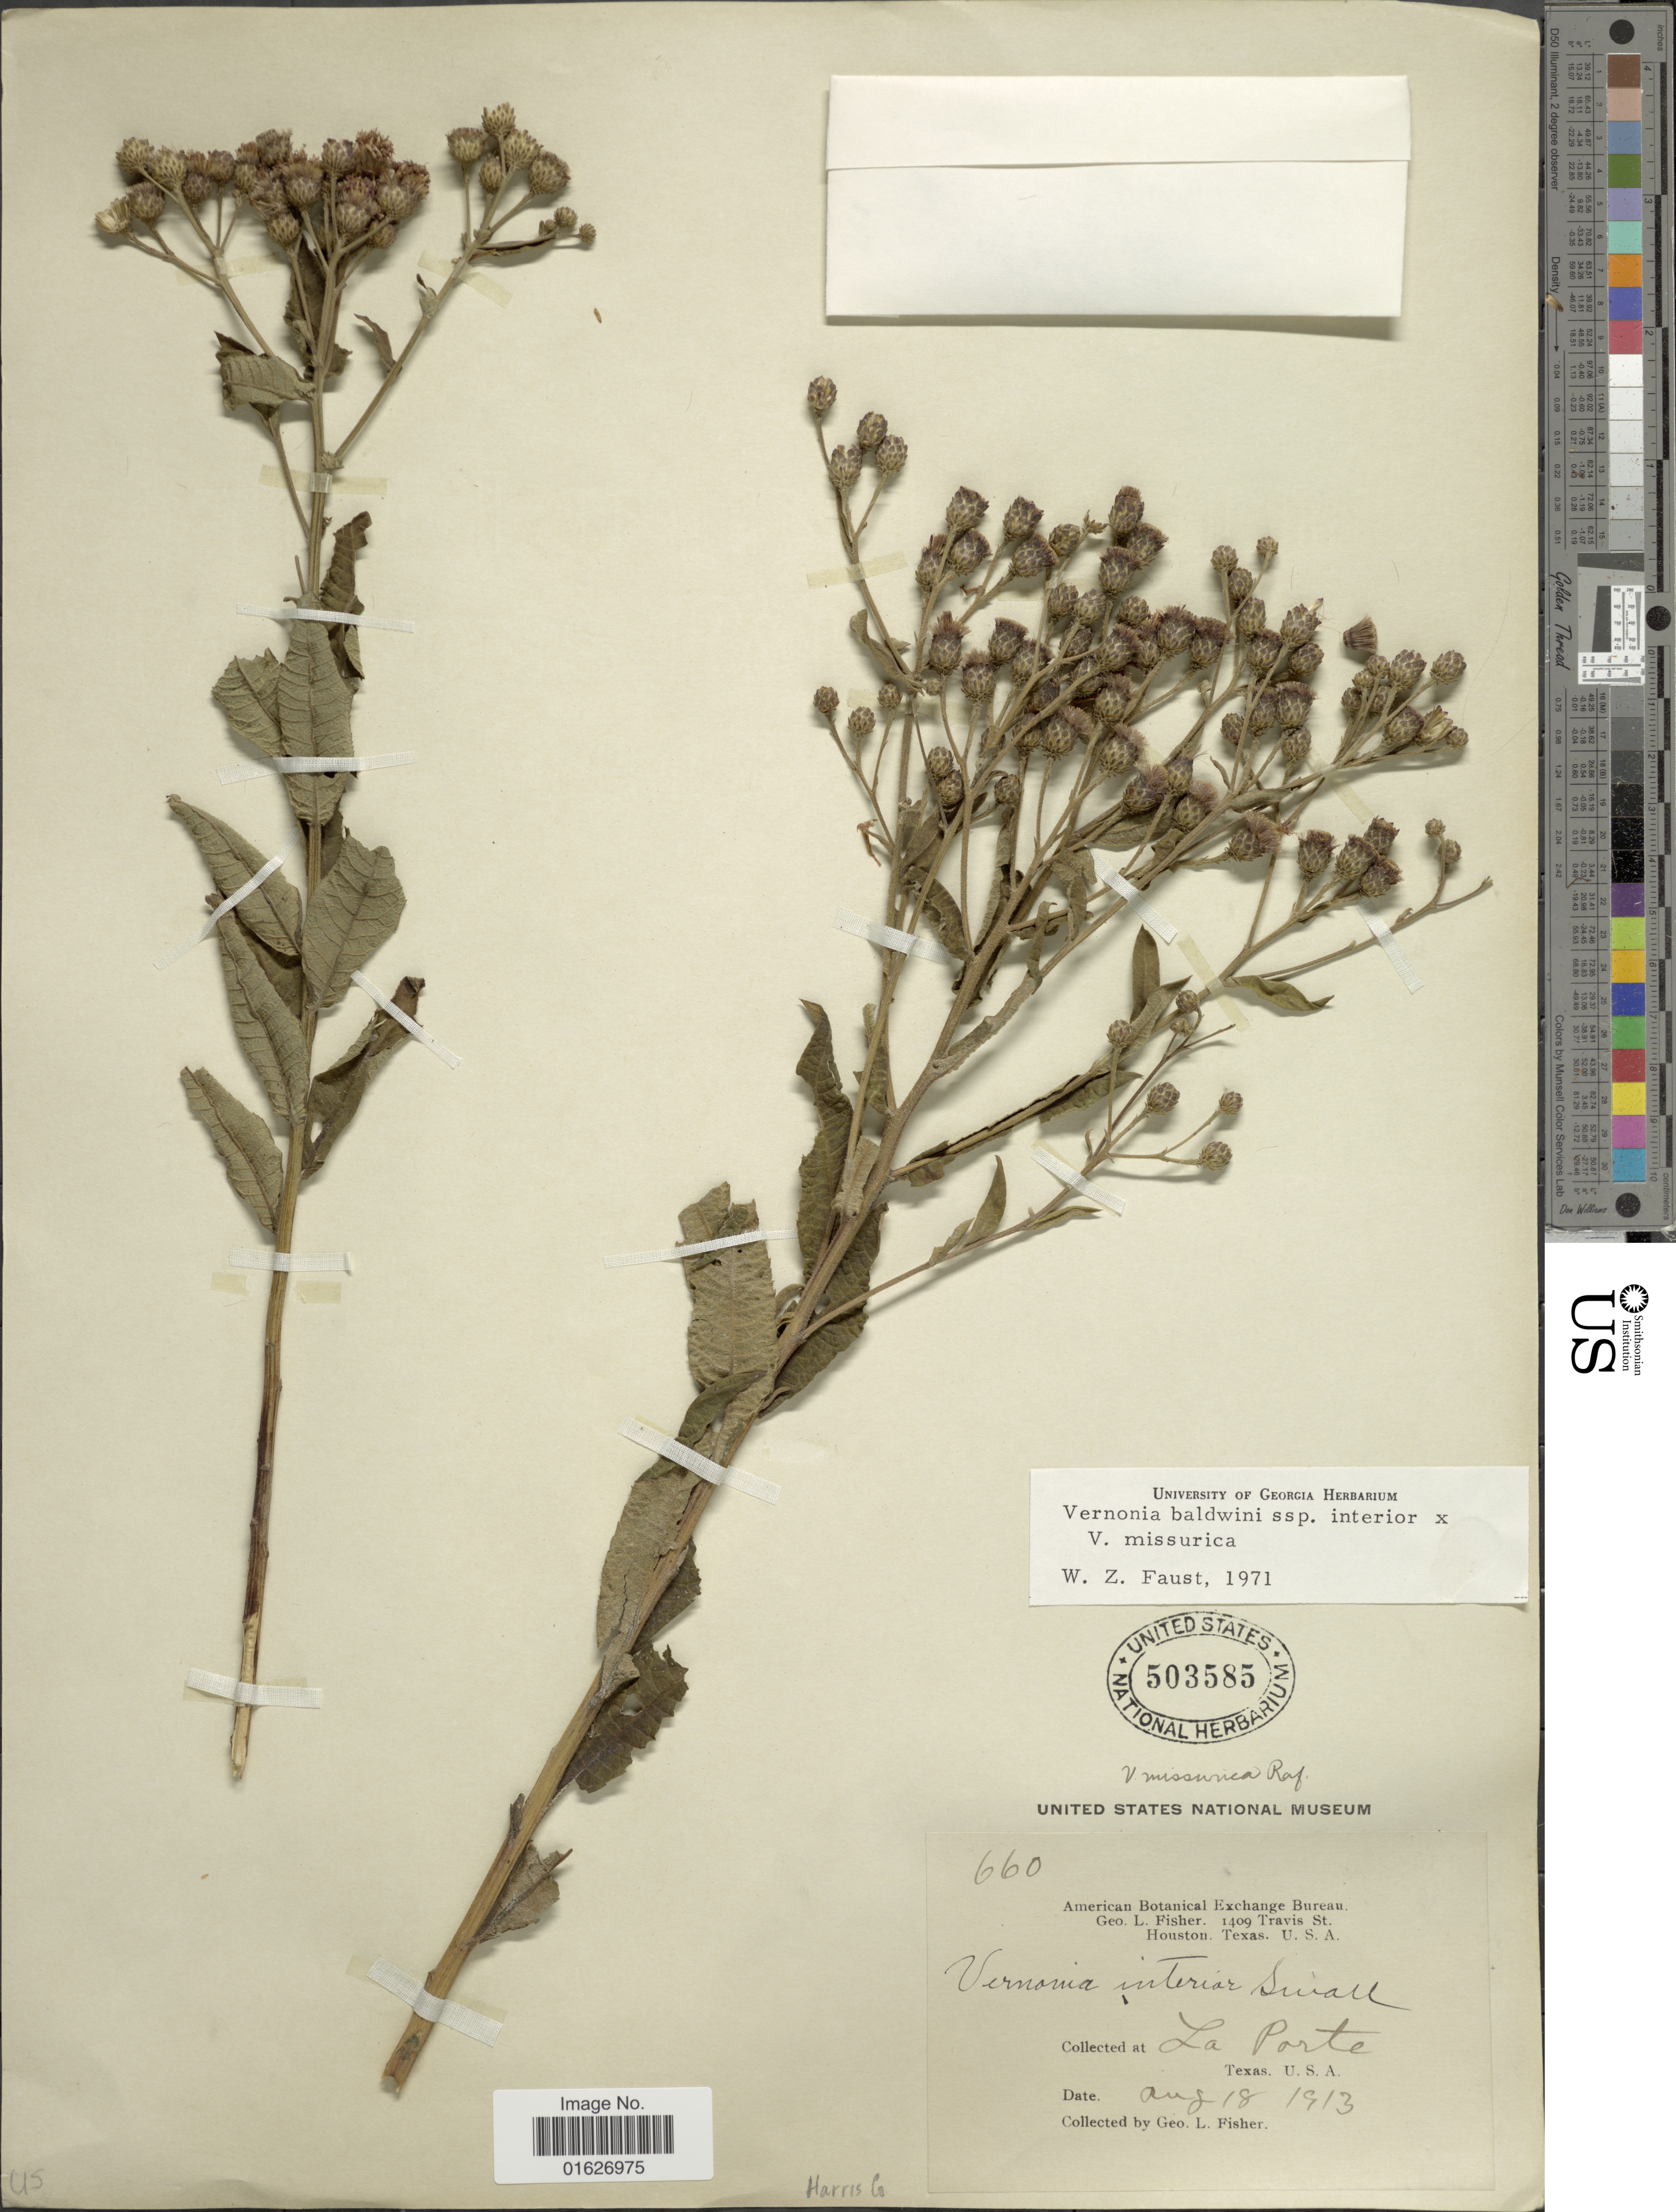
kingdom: Plantae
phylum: Tracheophyta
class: Magnoliopsida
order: Asterales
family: Asteraceae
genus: Vernonia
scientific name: Vernonia baldwinii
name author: Torr.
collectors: G. L. Fisher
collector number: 660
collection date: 1913-08-18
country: United States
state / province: Texas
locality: La Porte.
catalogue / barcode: US 503585